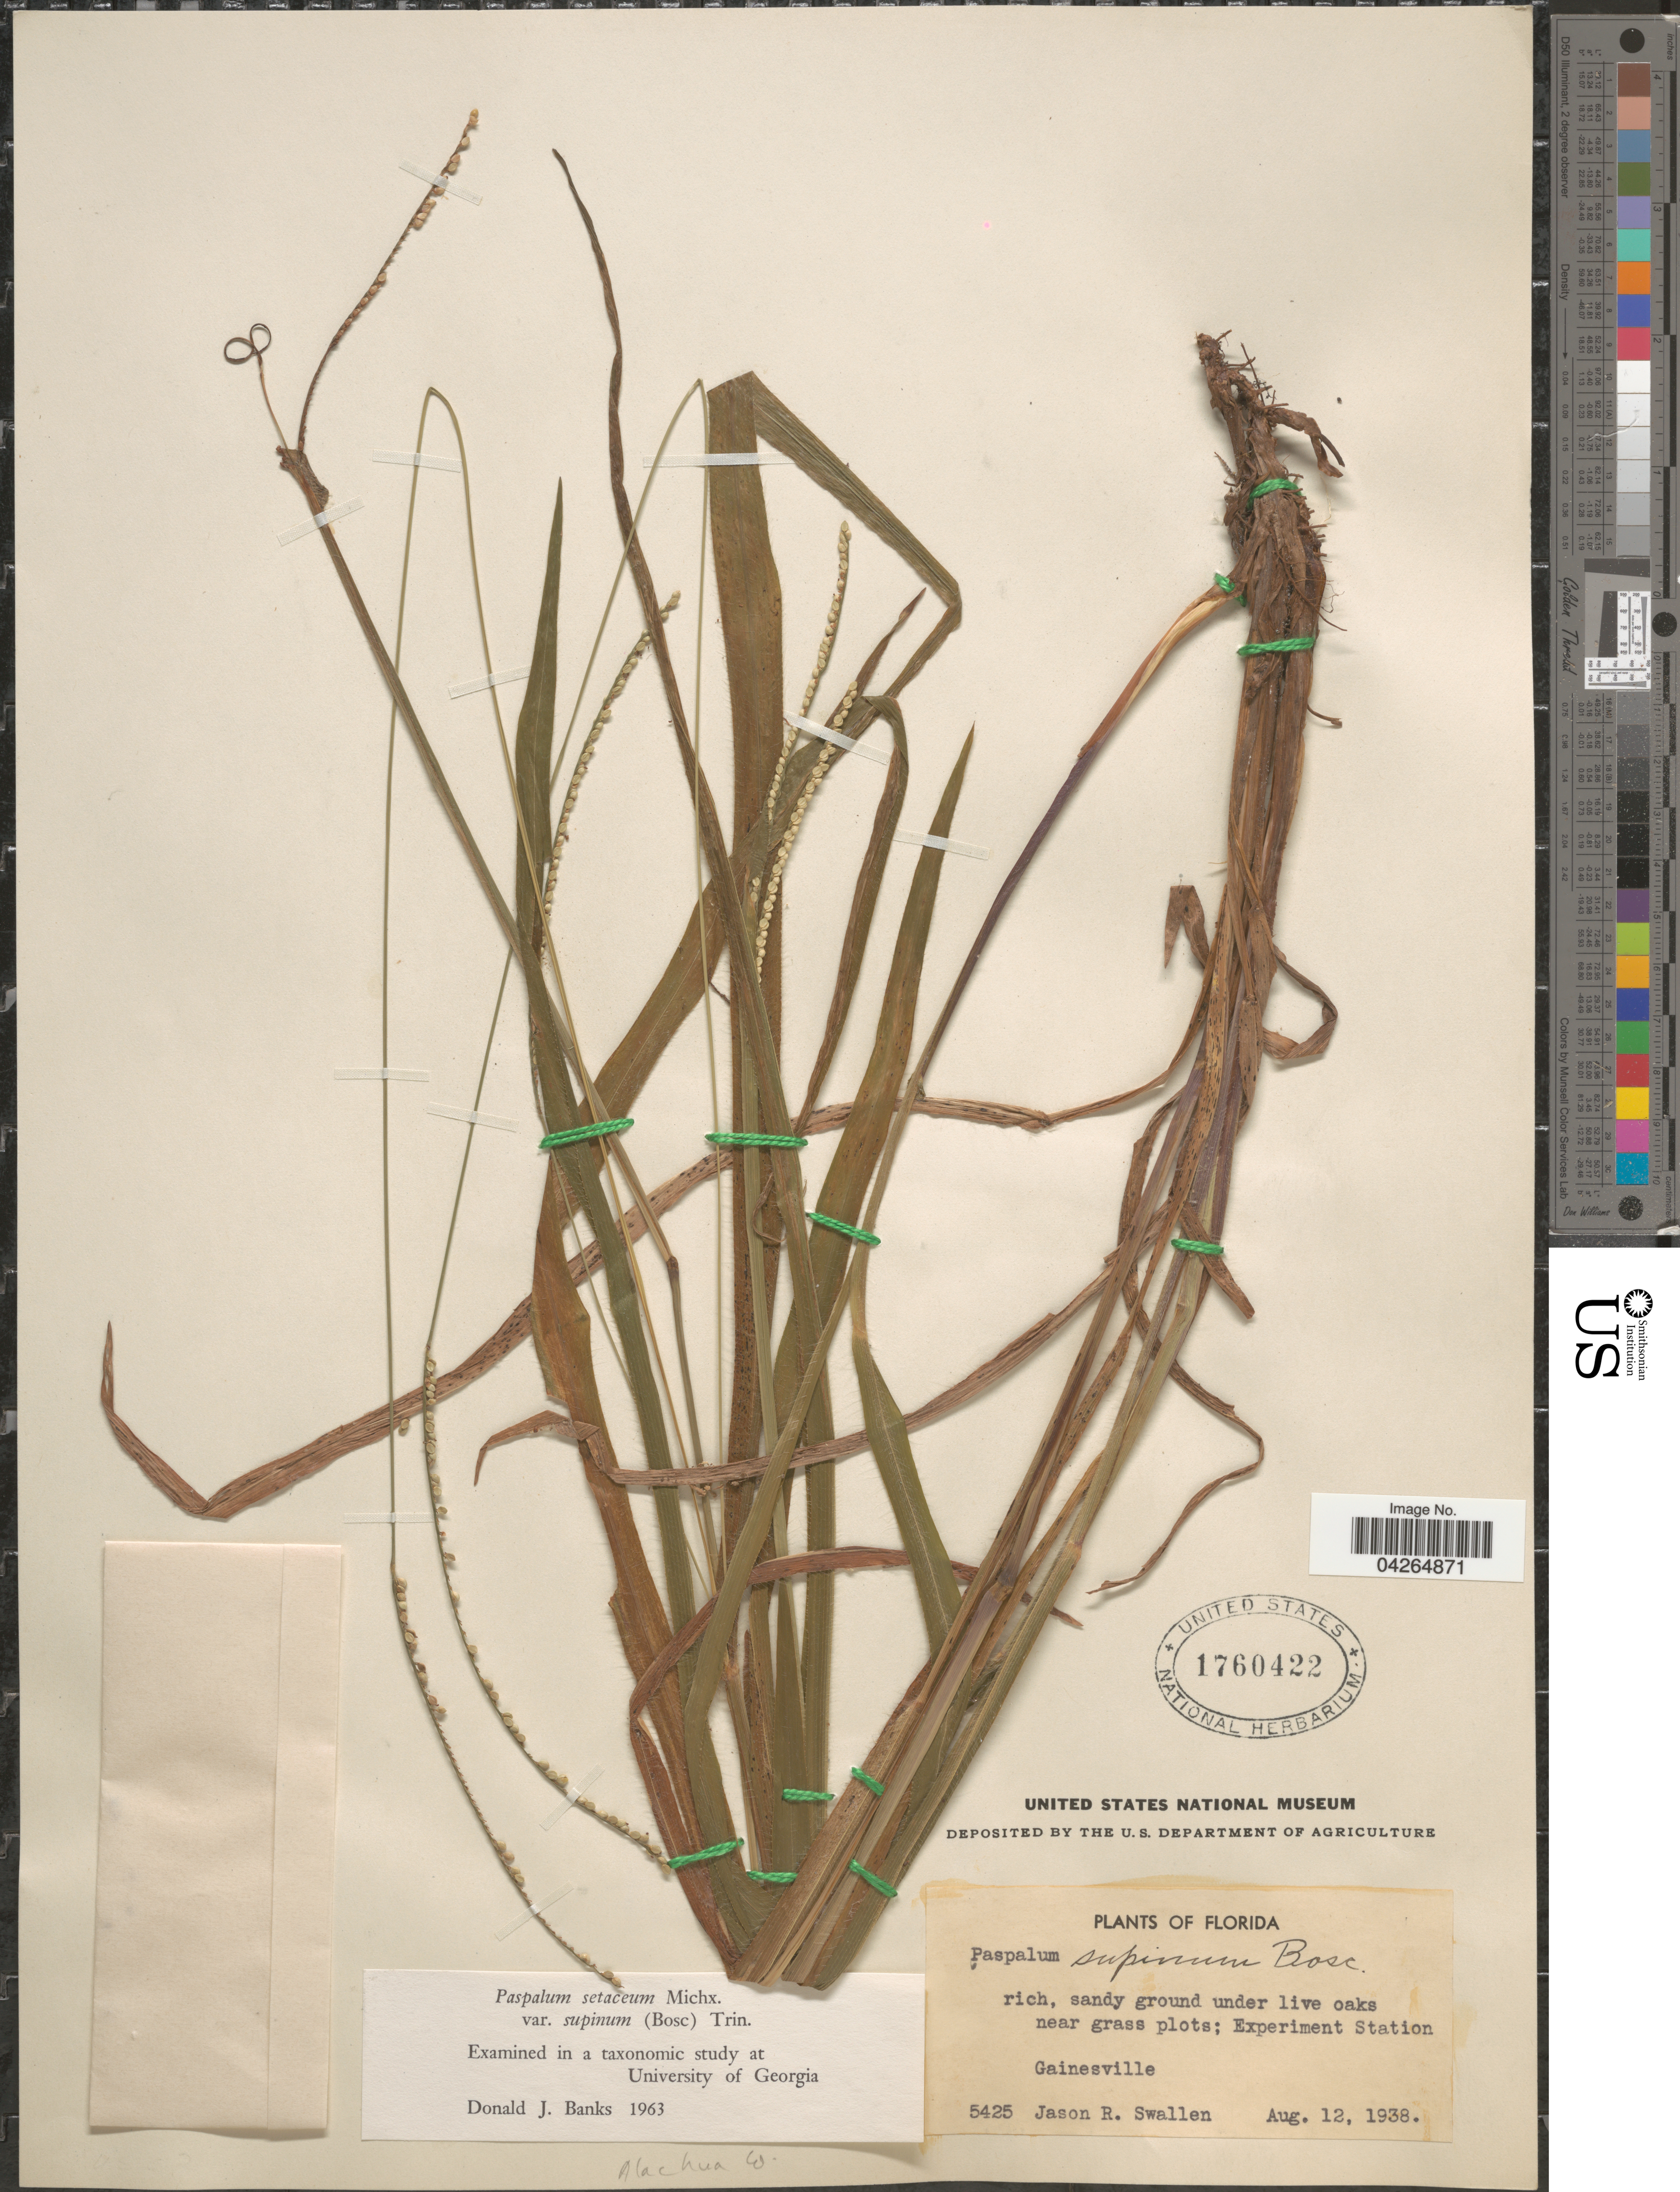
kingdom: Plantae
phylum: Tracheophyta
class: Liliopsida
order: Poales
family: Poaceae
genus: Paspalum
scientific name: Paspalum setaceum var. supinum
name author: (Bosc ex Poir.) Trin.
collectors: J. R. Swallen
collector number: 5425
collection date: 1938-08-12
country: United States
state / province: Florida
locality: Experiment Station. Gainesville. Alachua Co.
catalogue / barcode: US 1760422